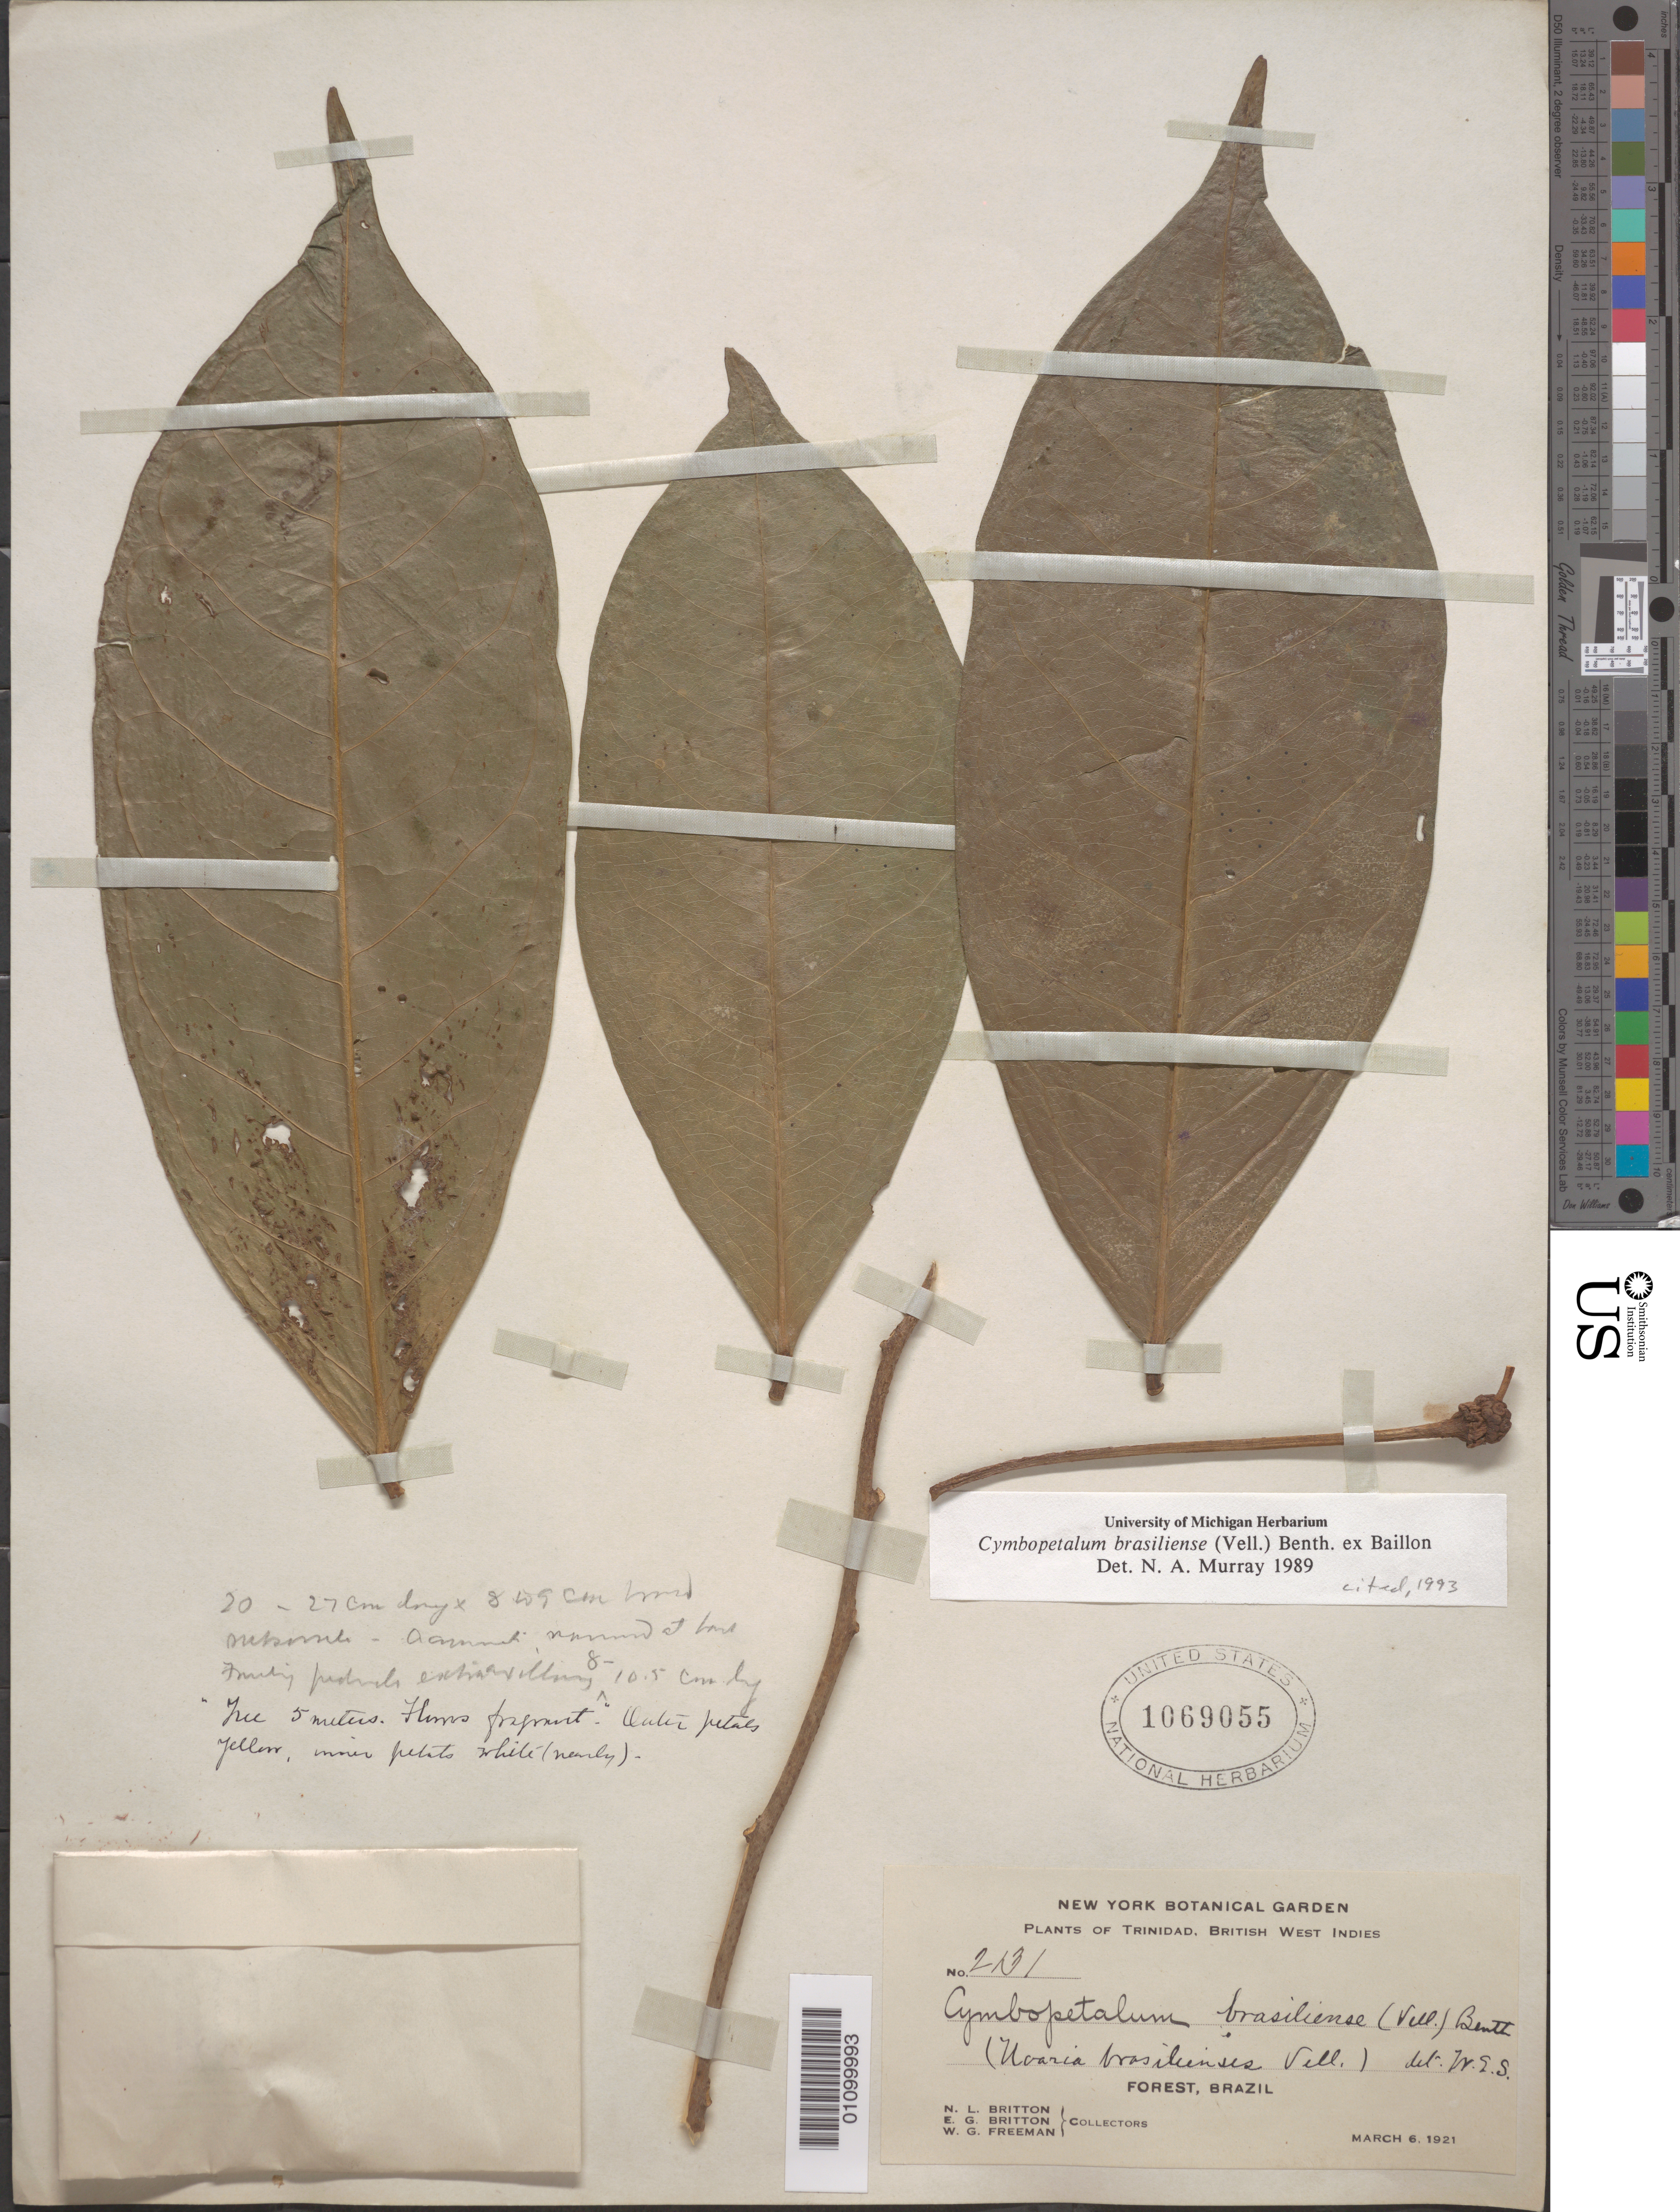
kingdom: Plantae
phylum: Tracheophyta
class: Magnoliopsida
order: Magnoliales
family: Annonaceae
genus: Cymbopetalum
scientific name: Cymbopetalum brasiliense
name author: (Vell.) Benth. ex Baill.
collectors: N. Britton, E. G. Britton & W. Freeman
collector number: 2131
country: Trinidad and Tobago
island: Trinidad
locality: Forest, Brazil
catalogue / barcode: US 1069055